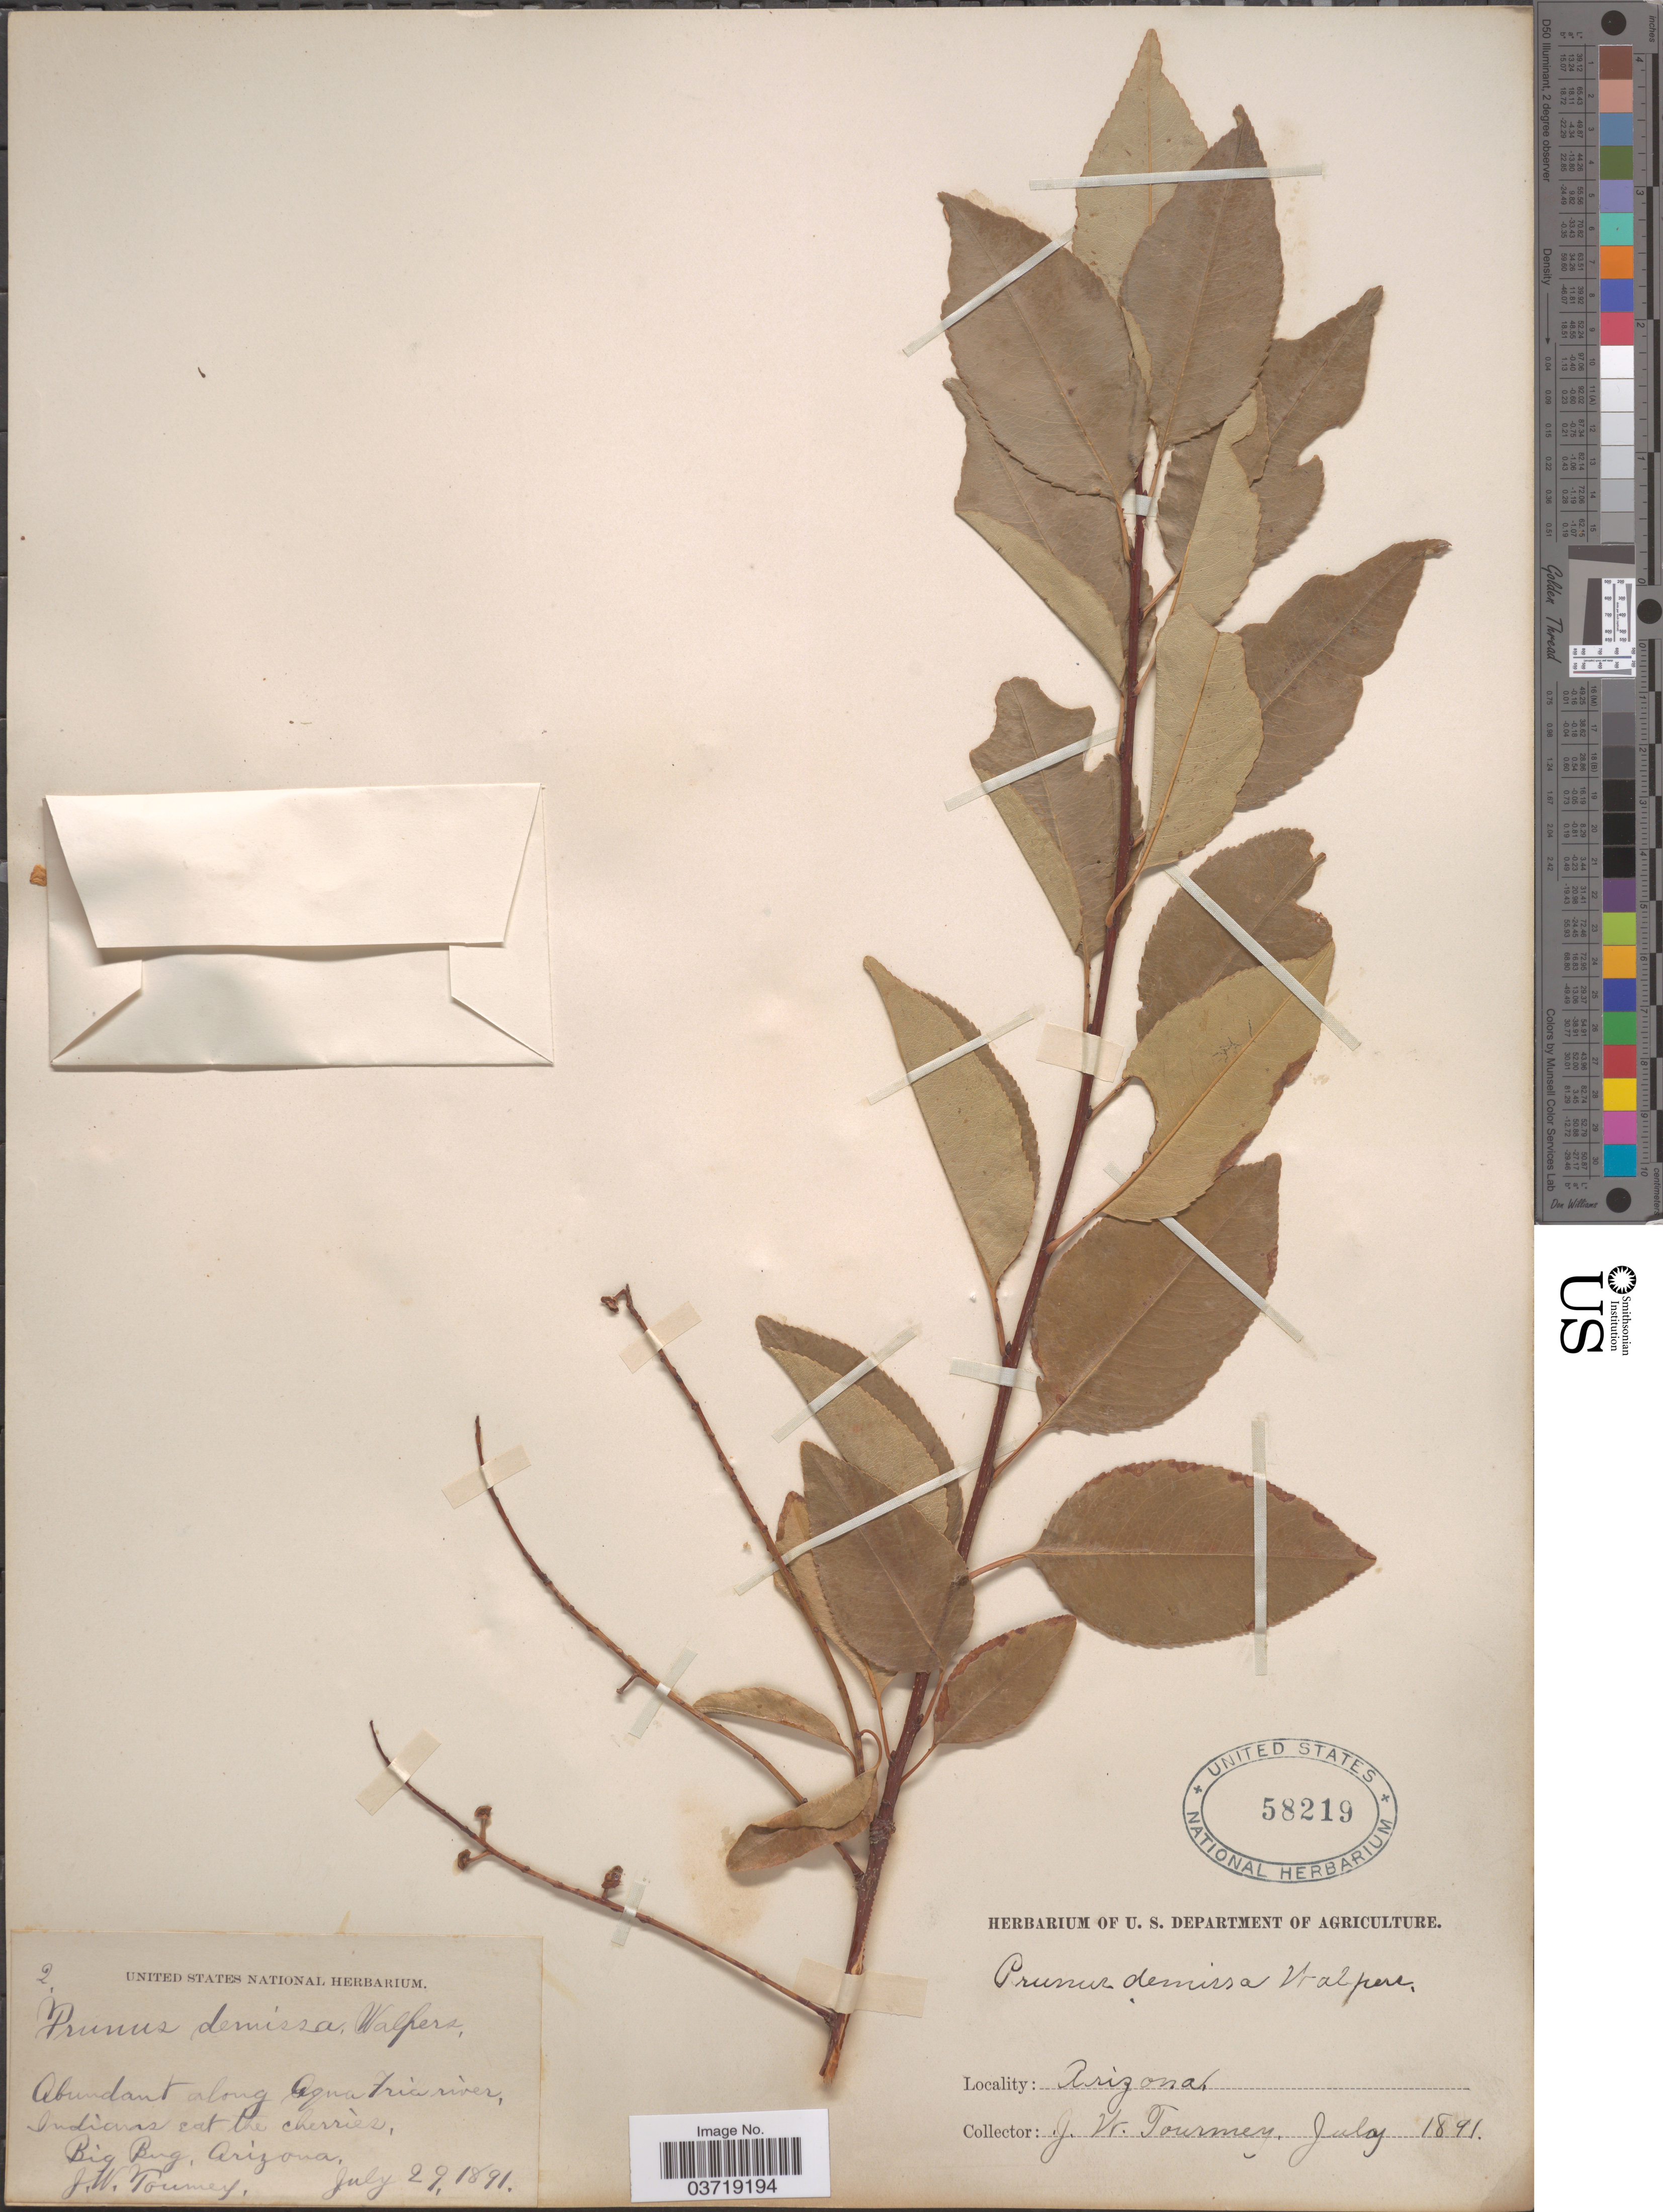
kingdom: Plantae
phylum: Tracheophyta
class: Magnoliopsida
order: Rosales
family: Rosaceae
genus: Prunus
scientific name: Prunus virginiana var. demissa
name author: (Nutt.) Torr.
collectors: J. Tourney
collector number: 2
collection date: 1891-07-29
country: United States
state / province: Arizona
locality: Along Aqua Fria river, Big Bug.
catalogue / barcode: US 58219